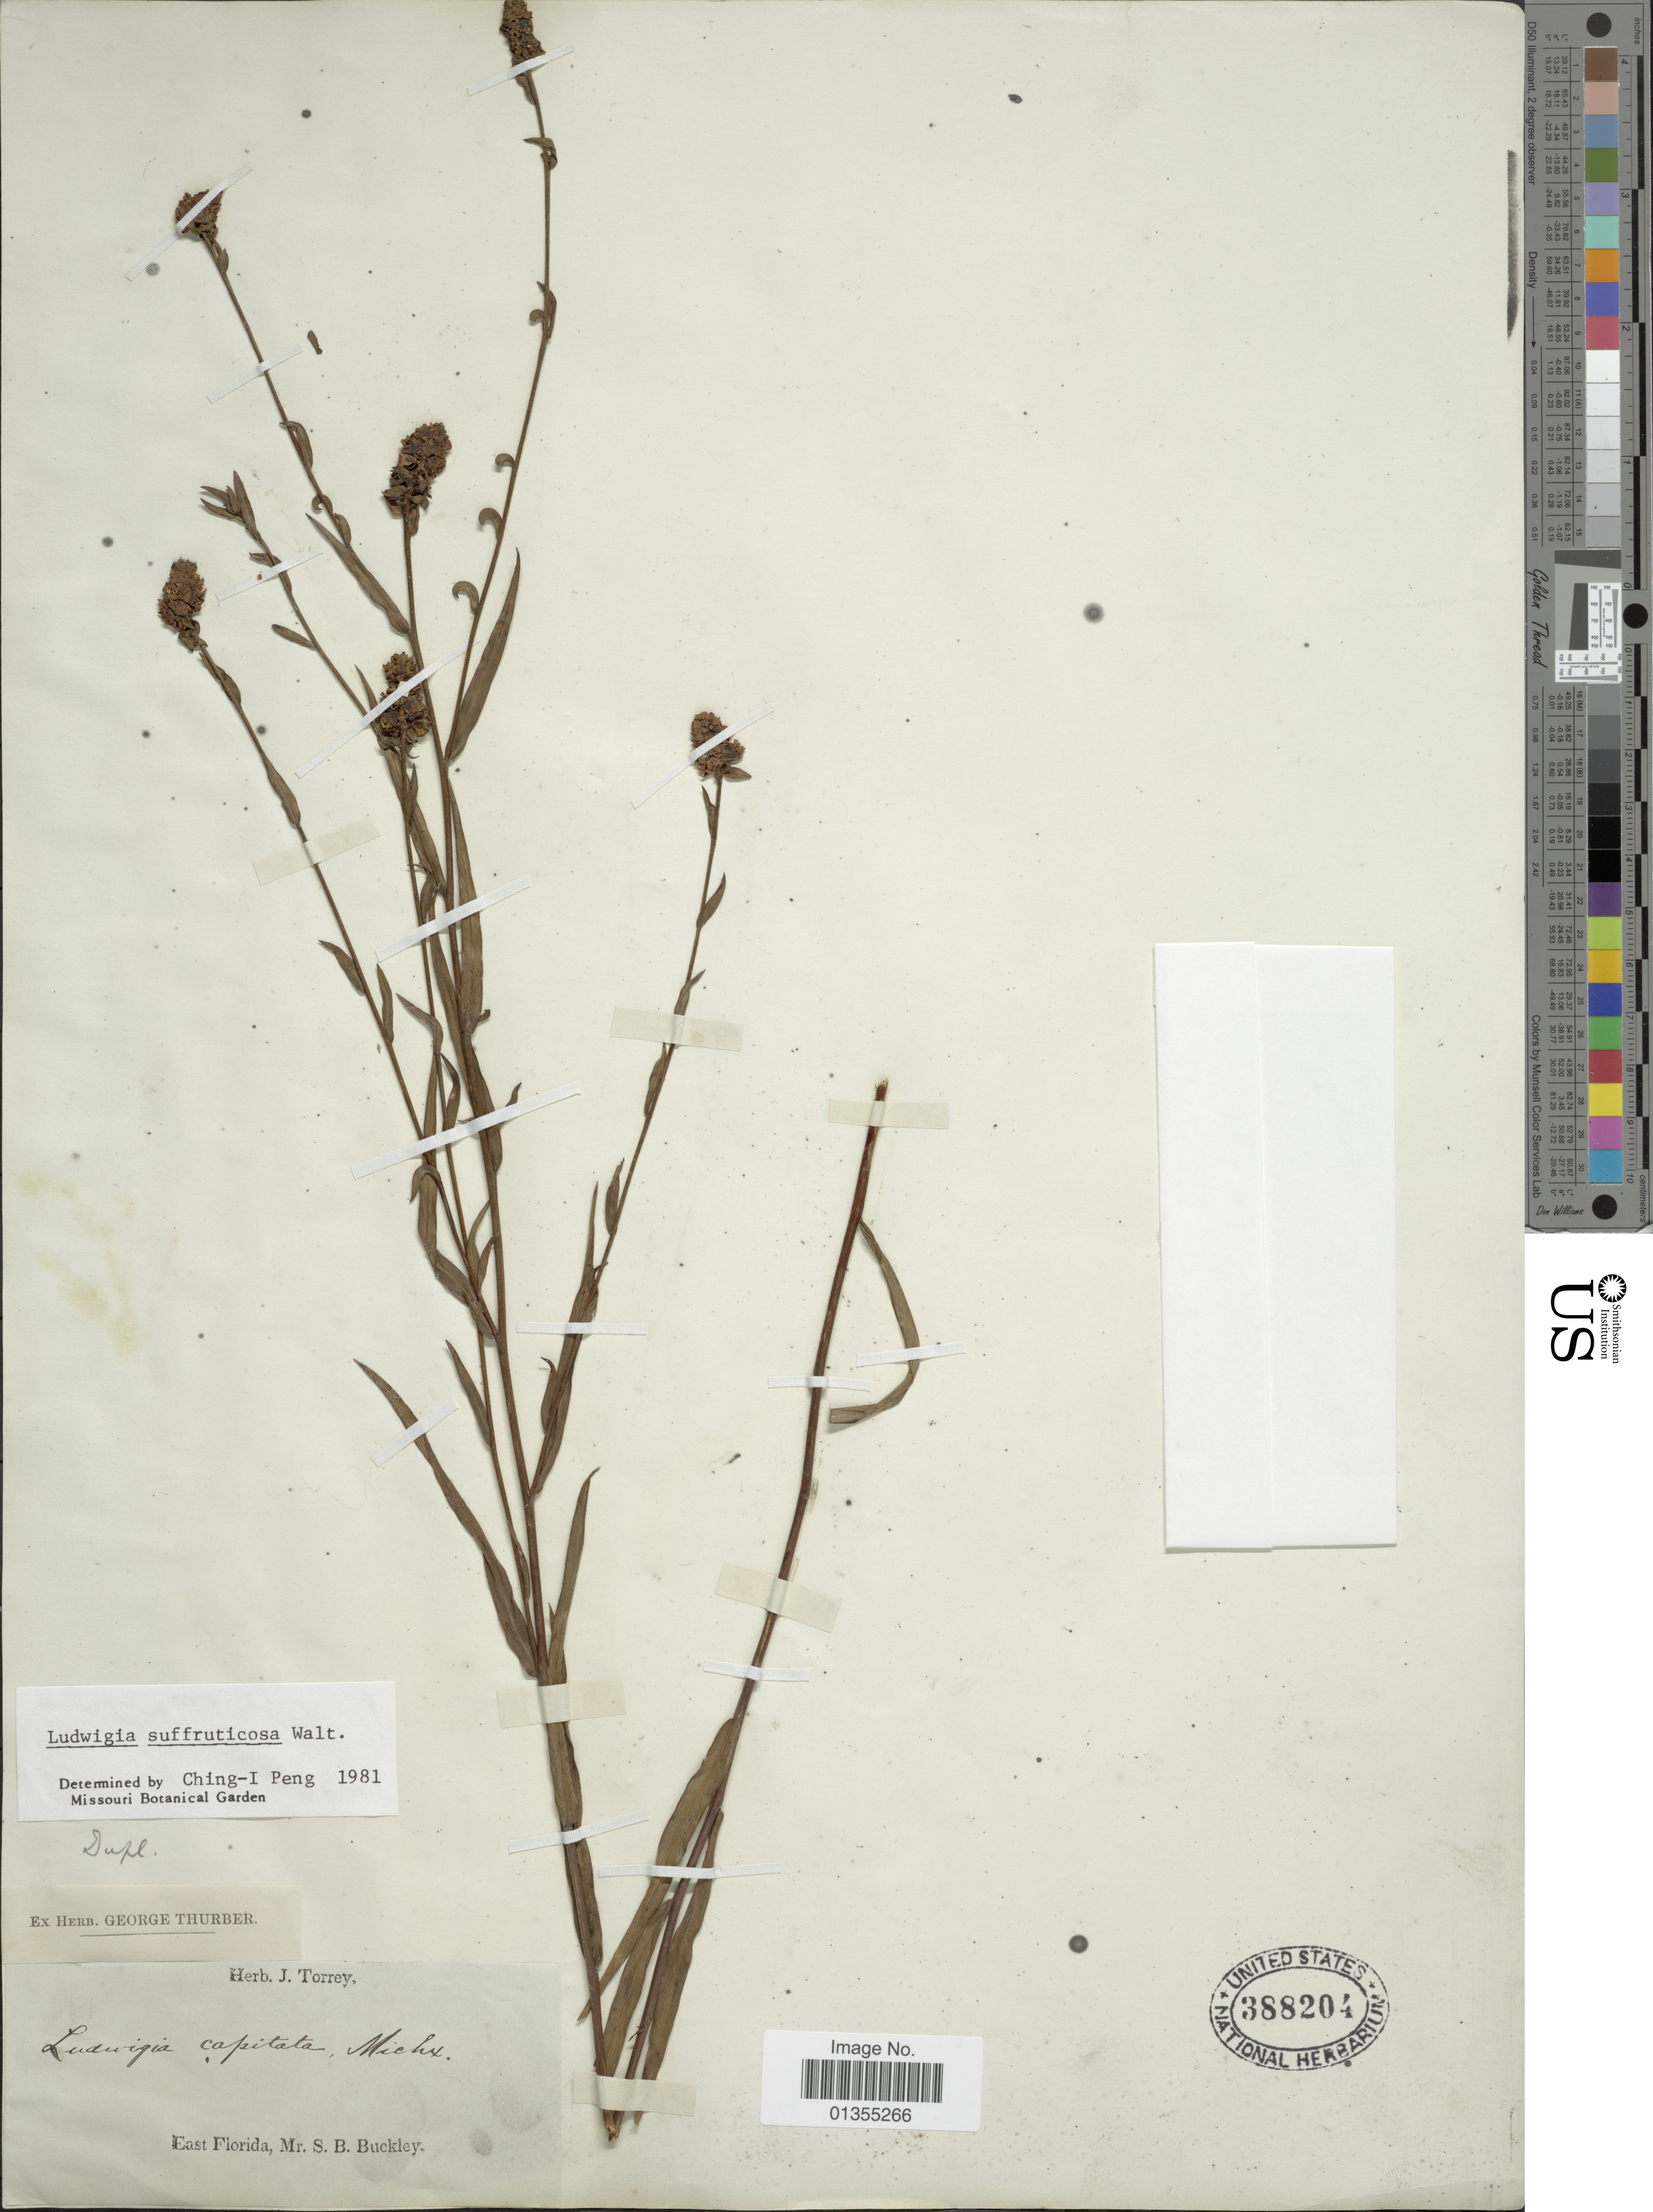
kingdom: Plantae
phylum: Tracheophyta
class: Magnoliopsida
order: Myrtales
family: Onagraceae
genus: Ludwigia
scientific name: Ludwigia suffruticosa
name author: Walter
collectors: ex herb. J. Torrey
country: United States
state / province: Florida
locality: East Florida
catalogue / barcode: US 388204